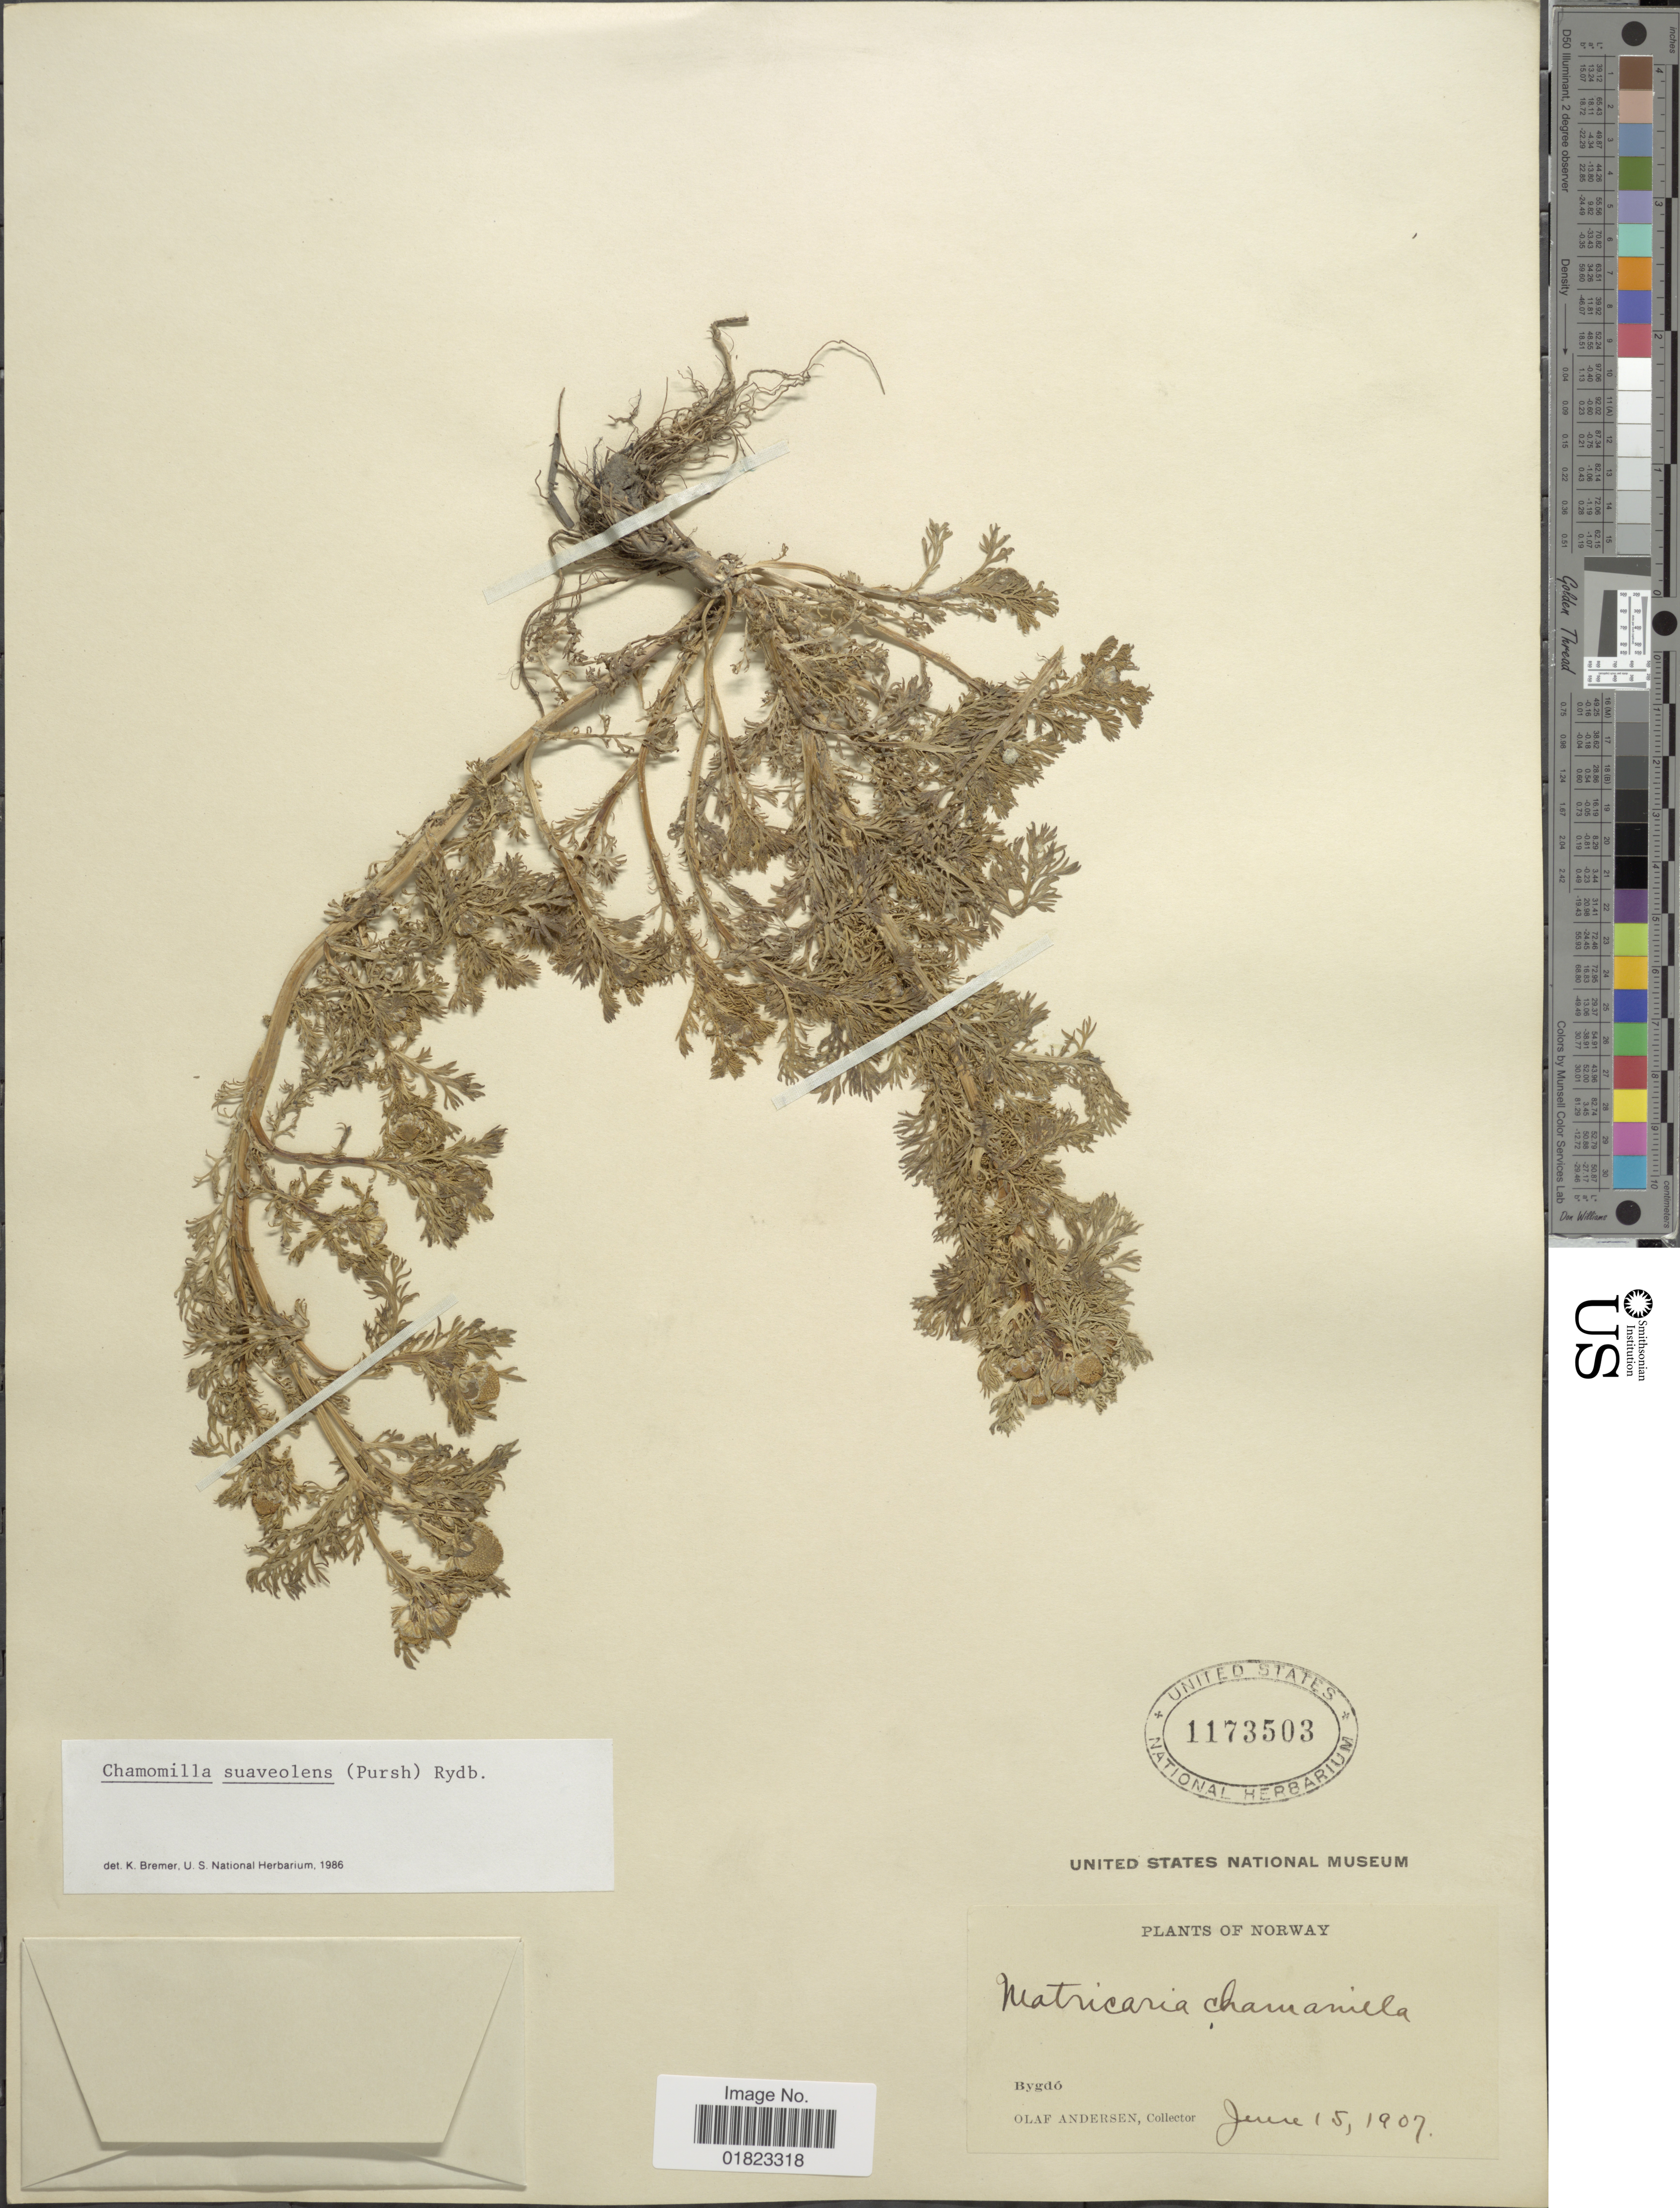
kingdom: Plantae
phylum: Tracheophyta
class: Magnoliopsida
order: Asterales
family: Asteraceae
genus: Matricaria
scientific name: Matricaria matricarioides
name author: (Less.) Porter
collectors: O. Andersen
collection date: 1907-06-15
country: Norway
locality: Norway, Bygdo.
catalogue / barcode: US 1173503